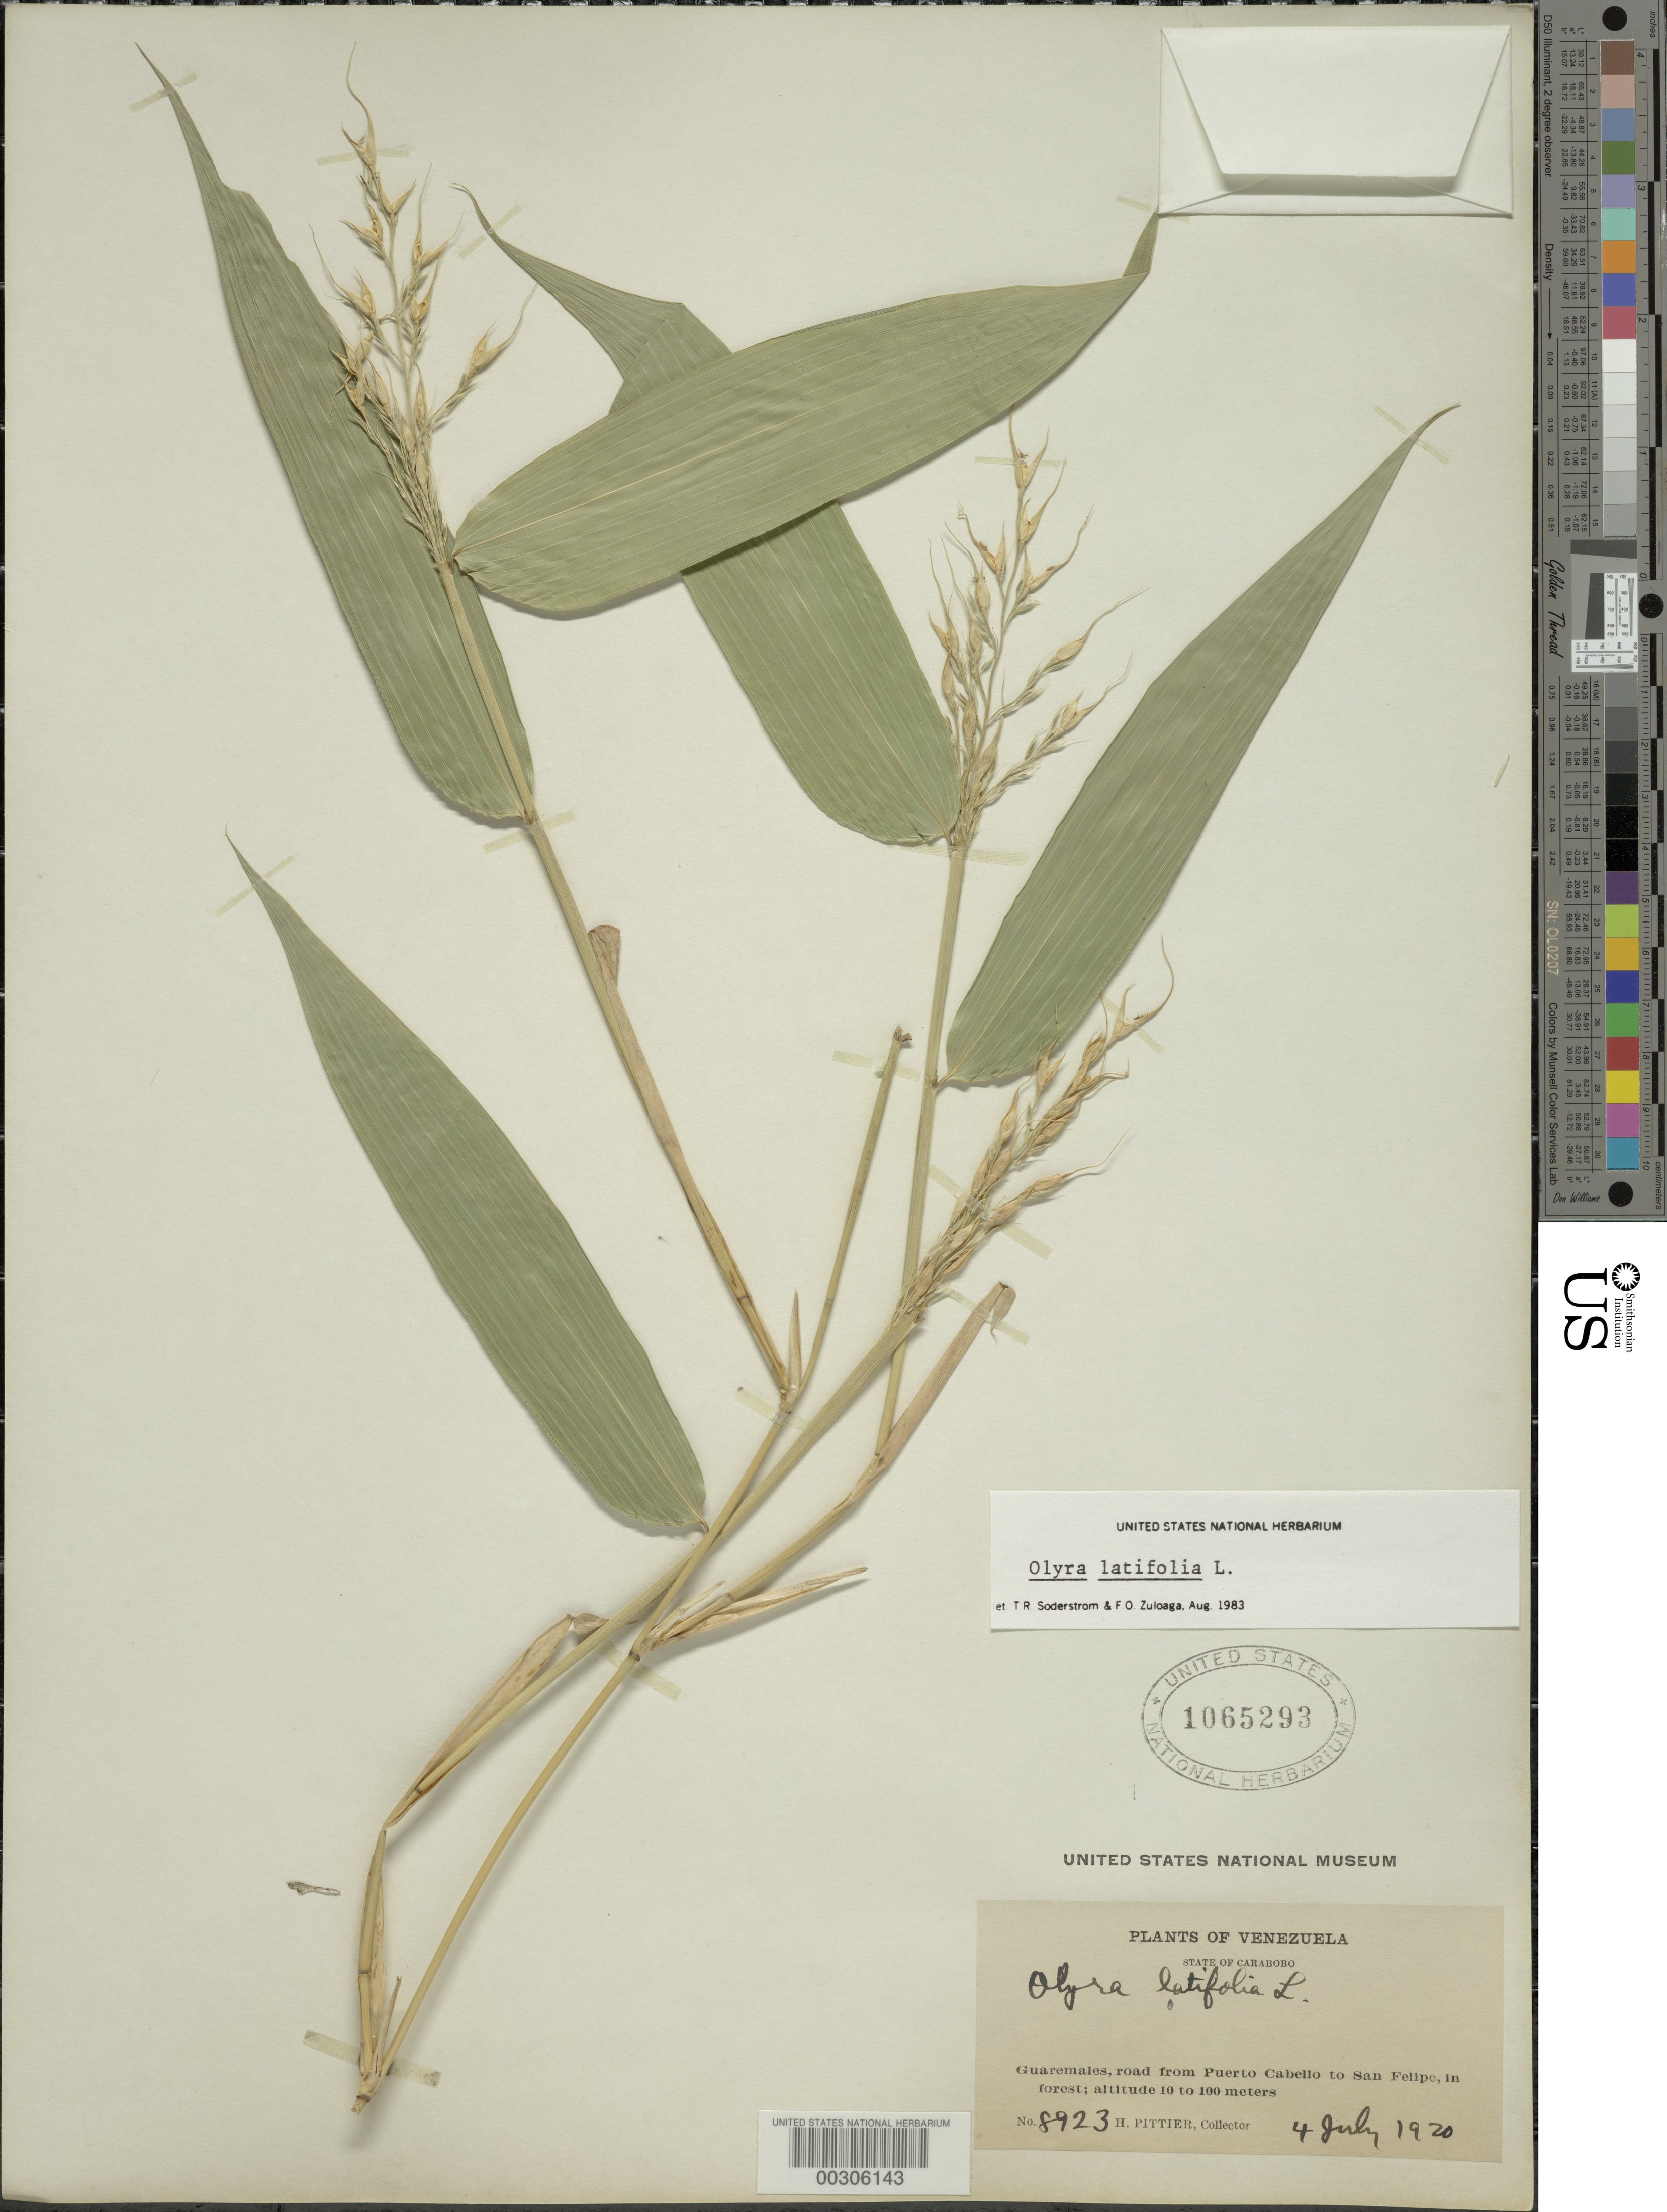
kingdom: Plantae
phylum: Tracheophyta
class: Liliopsida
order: Poales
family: Poaceae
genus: Olyra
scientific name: Olyra latifolia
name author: L.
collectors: H. F. Pittier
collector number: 8923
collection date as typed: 04 Jul 1920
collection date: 1920-07-04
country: Venezuela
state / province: Carabobo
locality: Guaremales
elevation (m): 10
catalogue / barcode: US 1065293